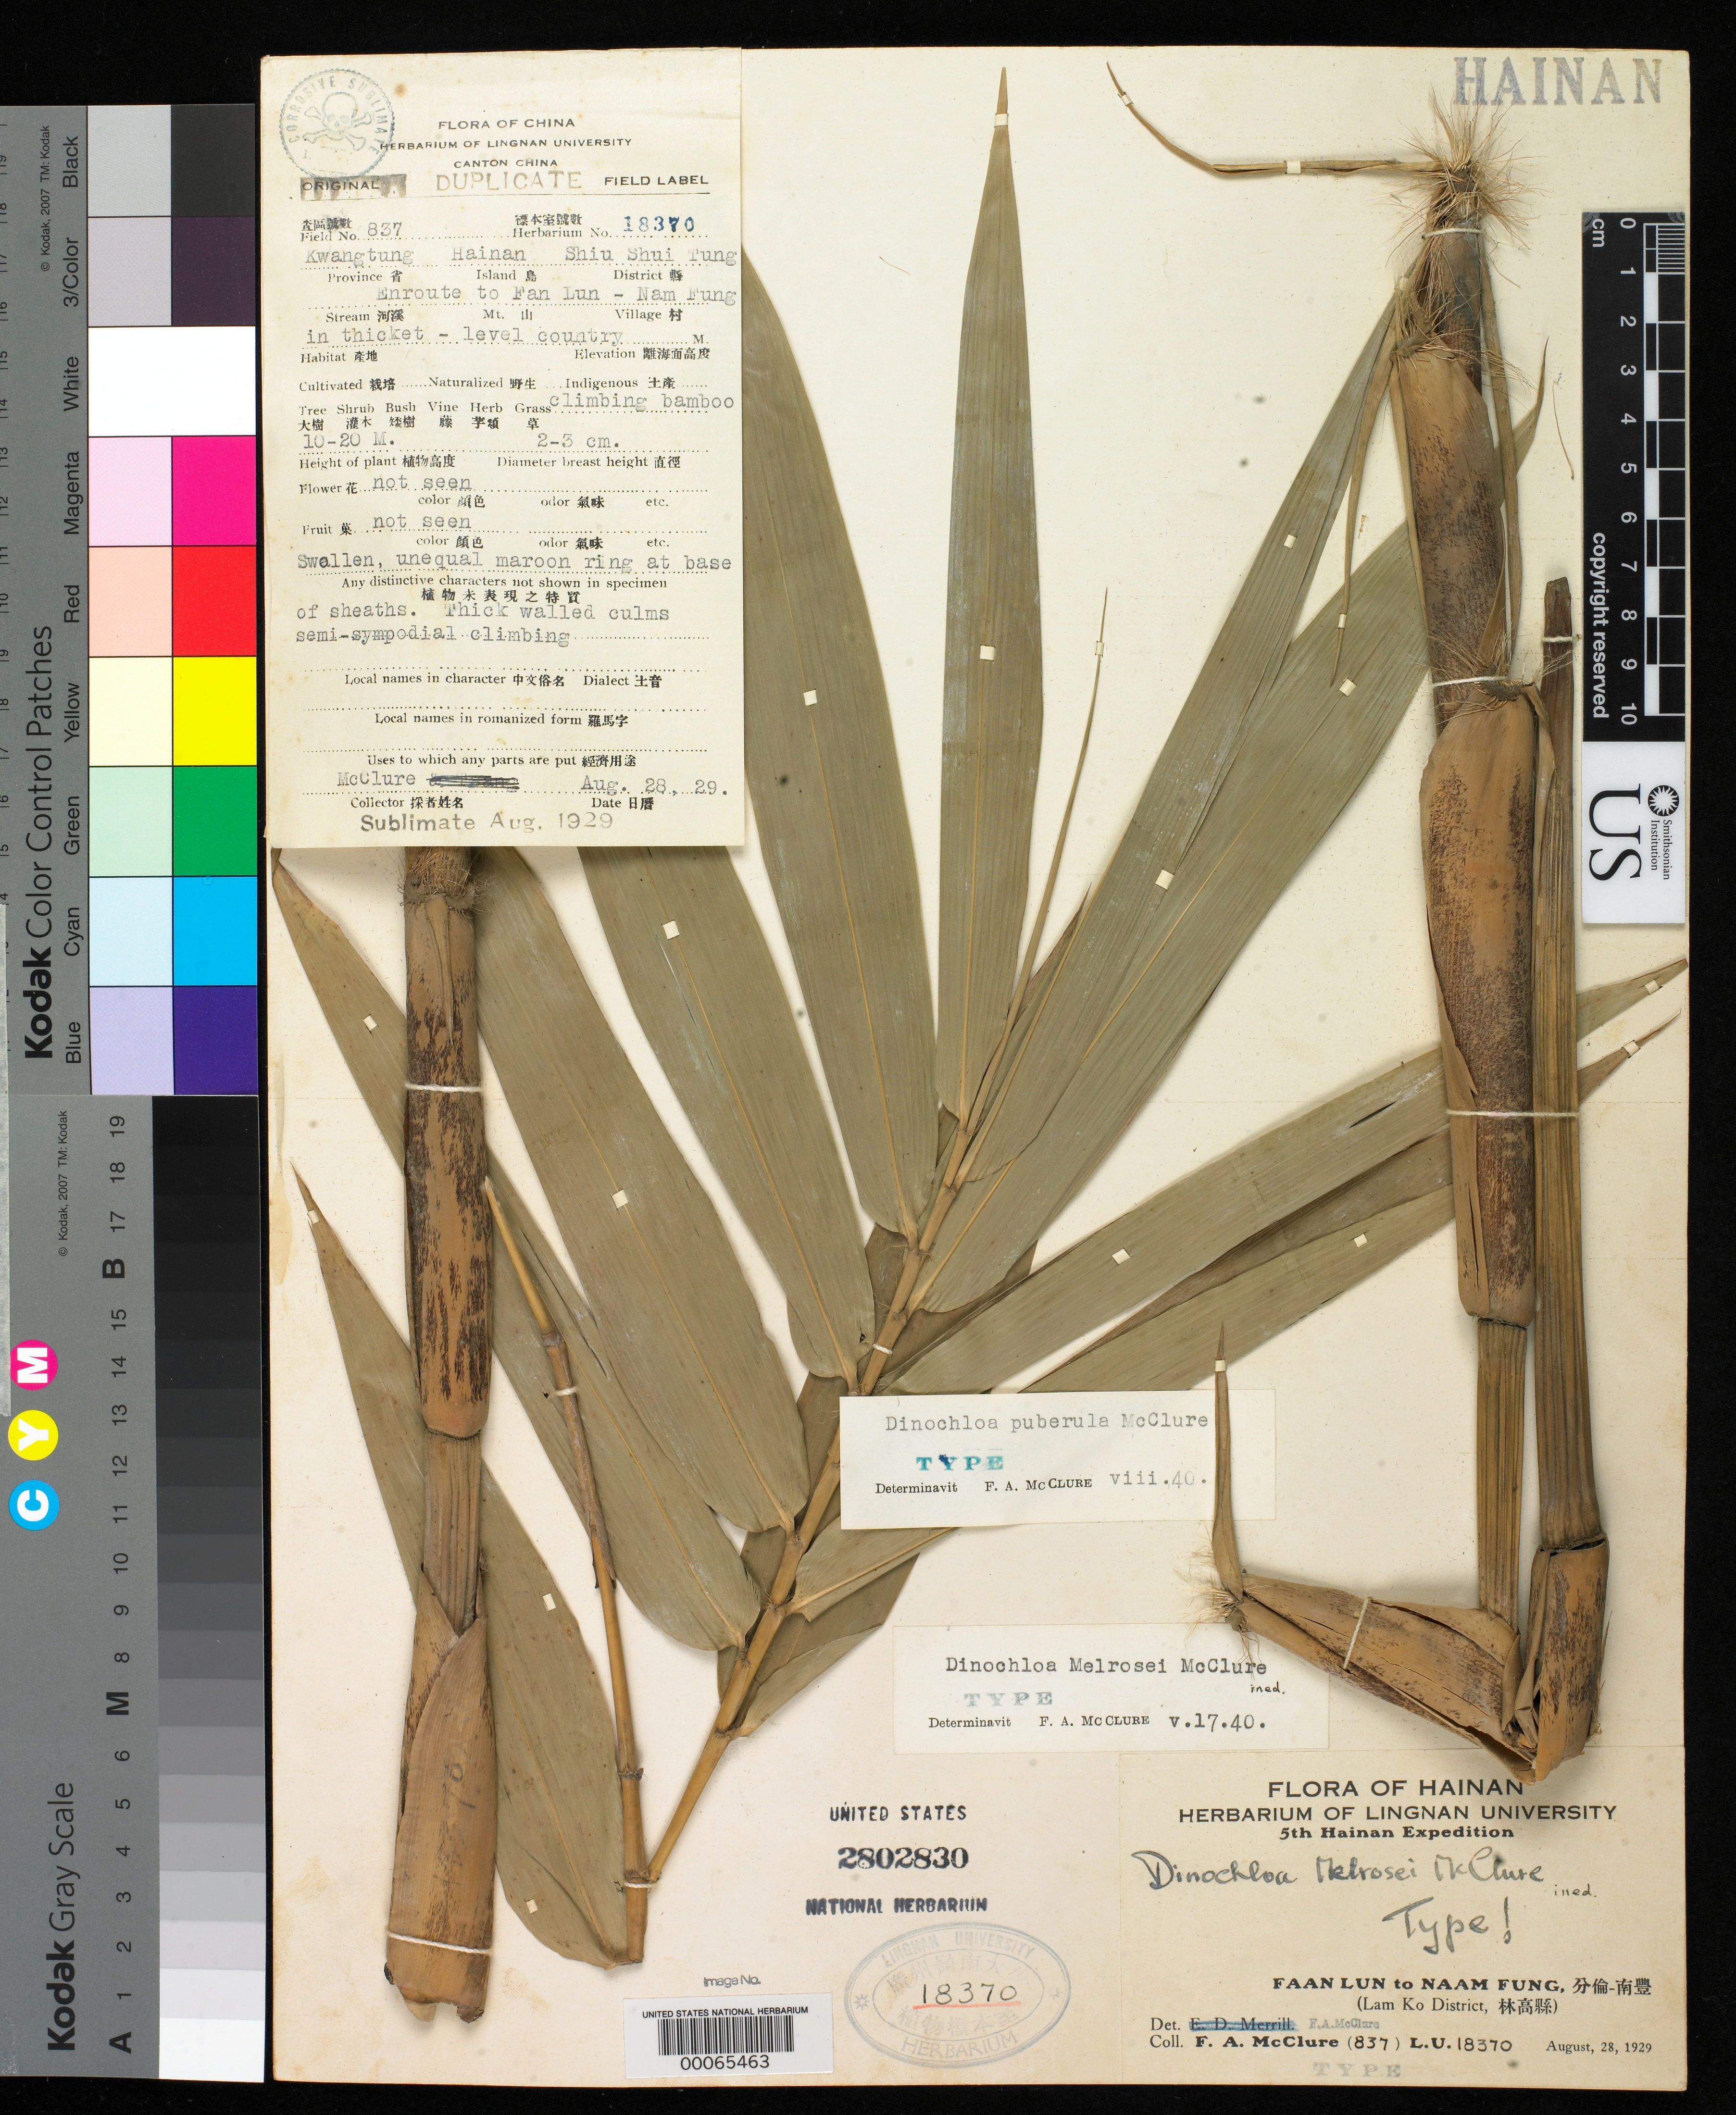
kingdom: Plantae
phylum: Tracheophyta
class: Liliopsida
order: Poales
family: Poaceae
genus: Dinochloa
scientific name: Dinochloa puberula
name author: McClure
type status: Holotype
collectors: F. A. McClure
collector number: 837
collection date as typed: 28 Aug 1929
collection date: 1929-08-28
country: China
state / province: Hainan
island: Hainan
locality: Shui Shui Dist., enroute to Fan Lun - Nan Fung.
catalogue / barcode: US 2802830